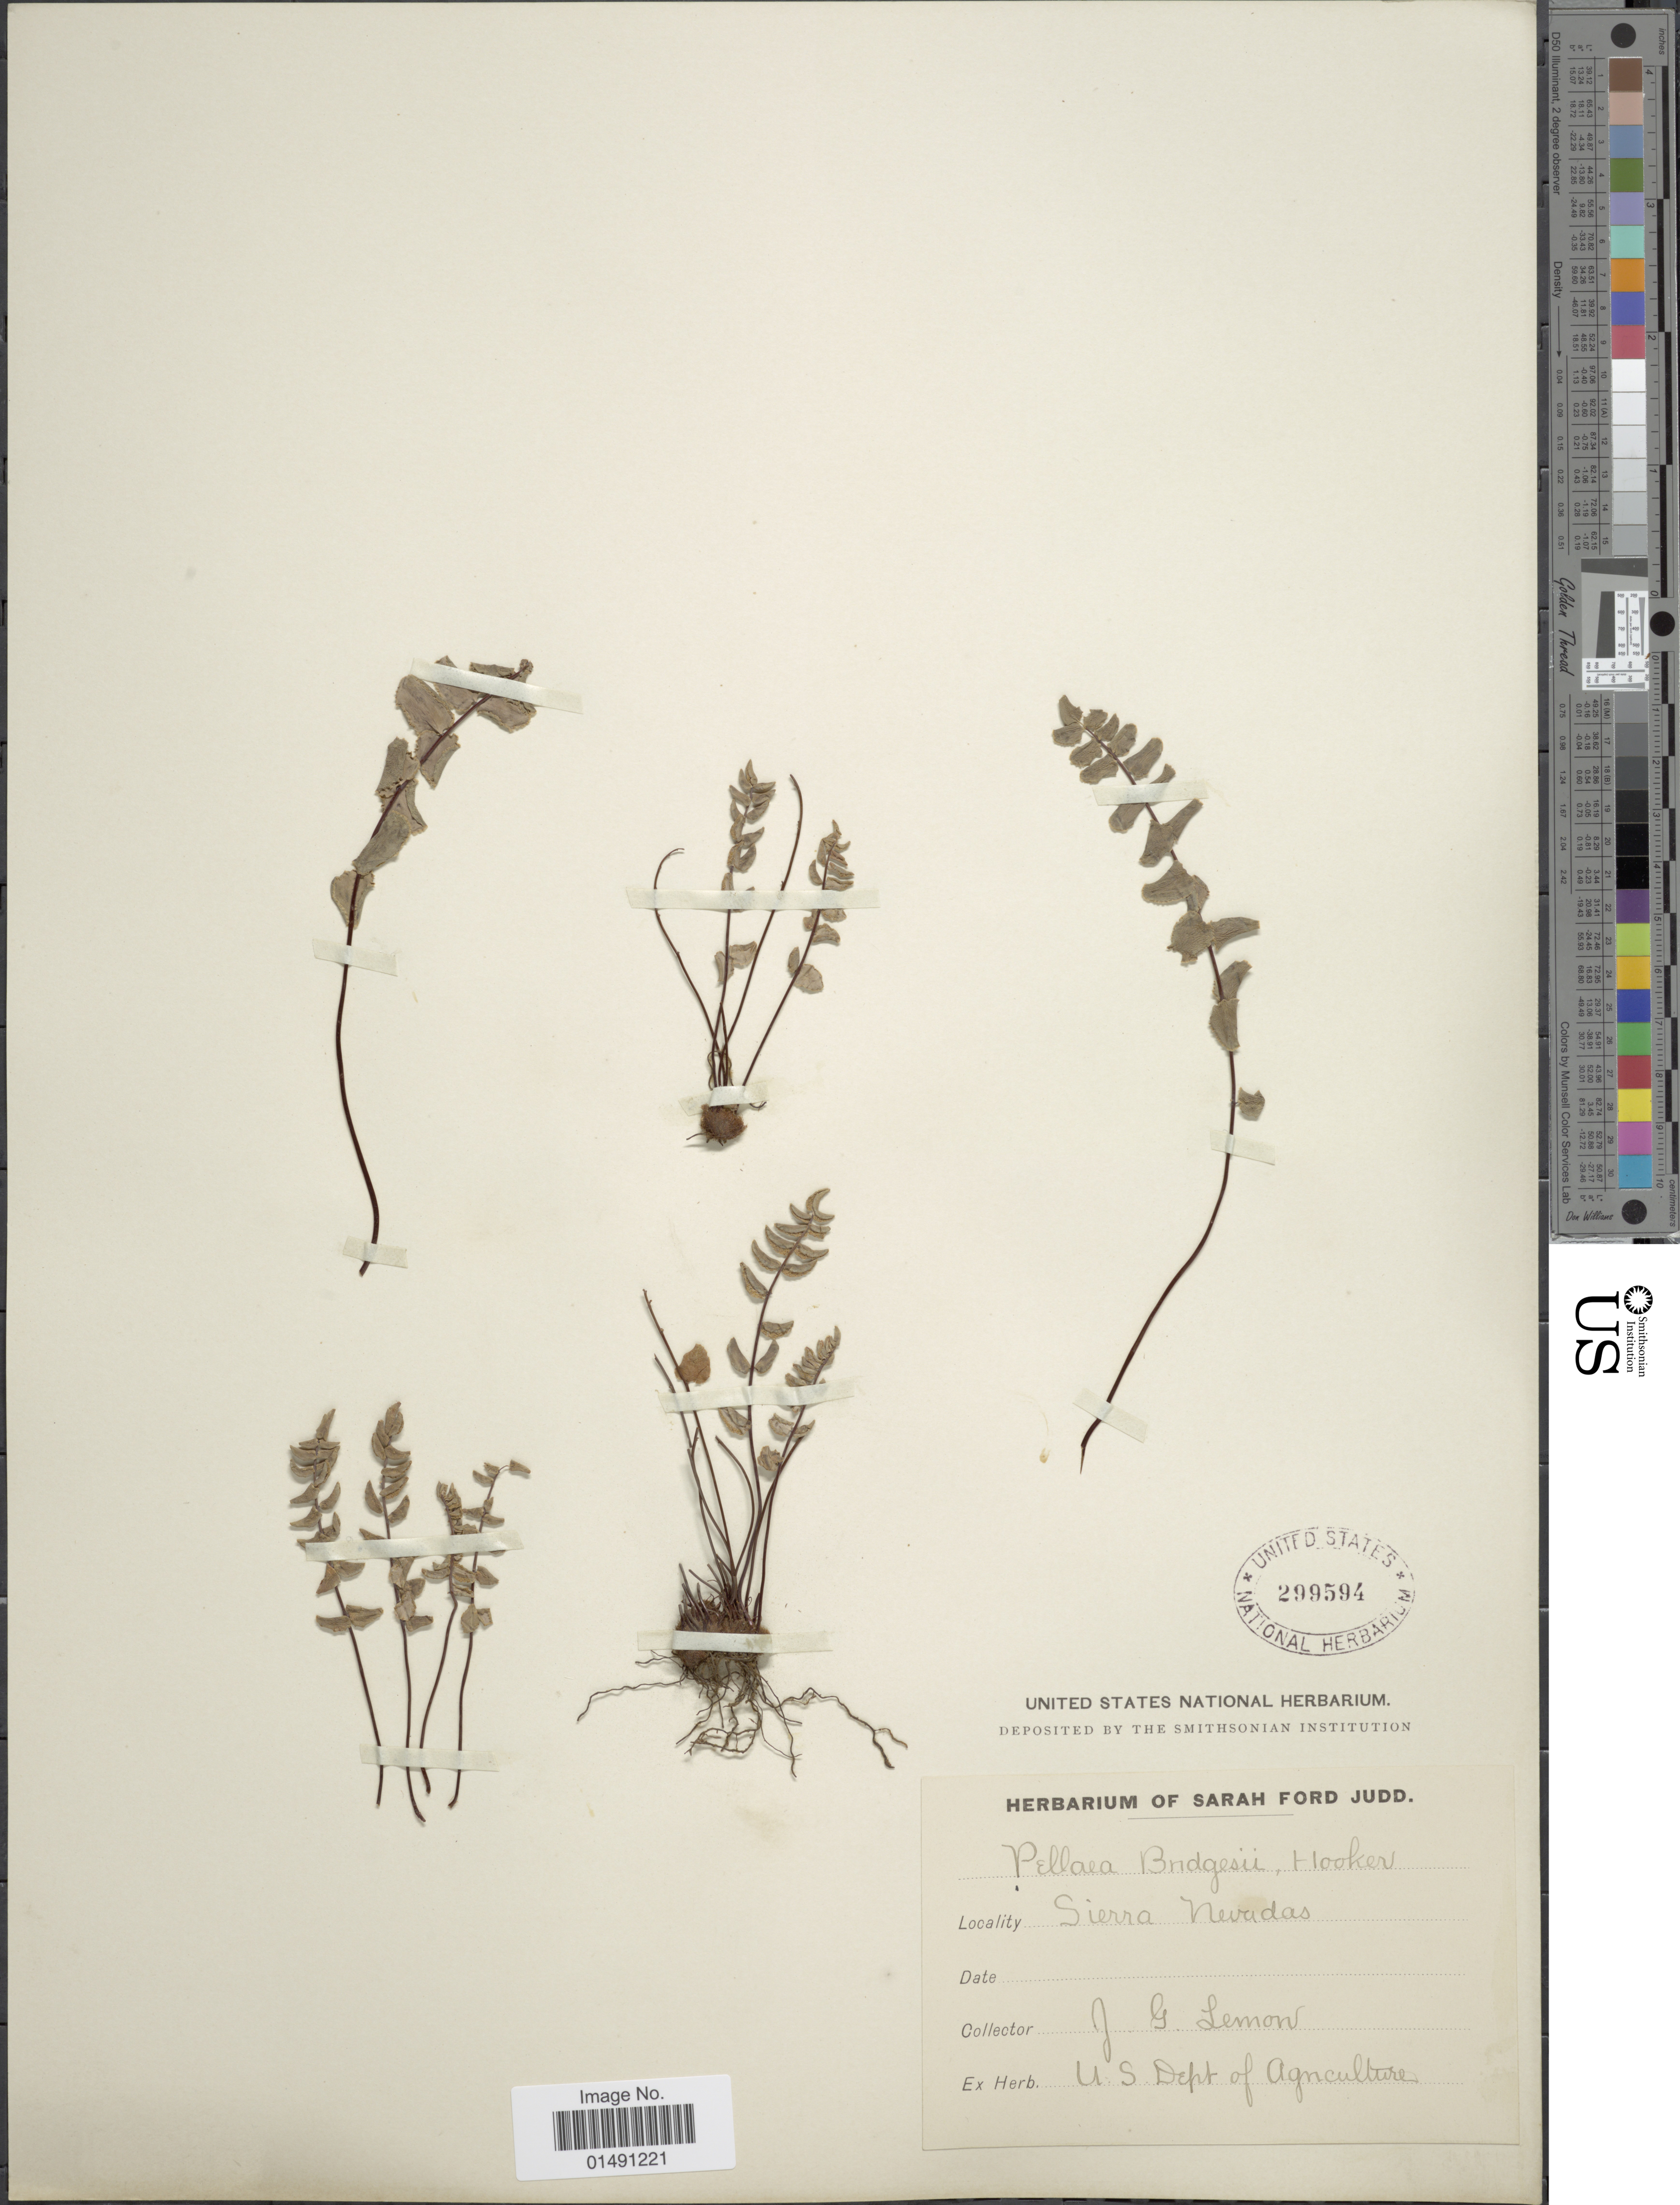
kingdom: Plantae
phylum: Tracheophyta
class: Polypodiopsida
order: Polypodiales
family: Pteridaceae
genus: Pellaea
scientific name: Pellaea bridgesii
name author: Hook.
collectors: J. Lemon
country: United States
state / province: California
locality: Sierra Nevadas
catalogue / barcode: US 299594